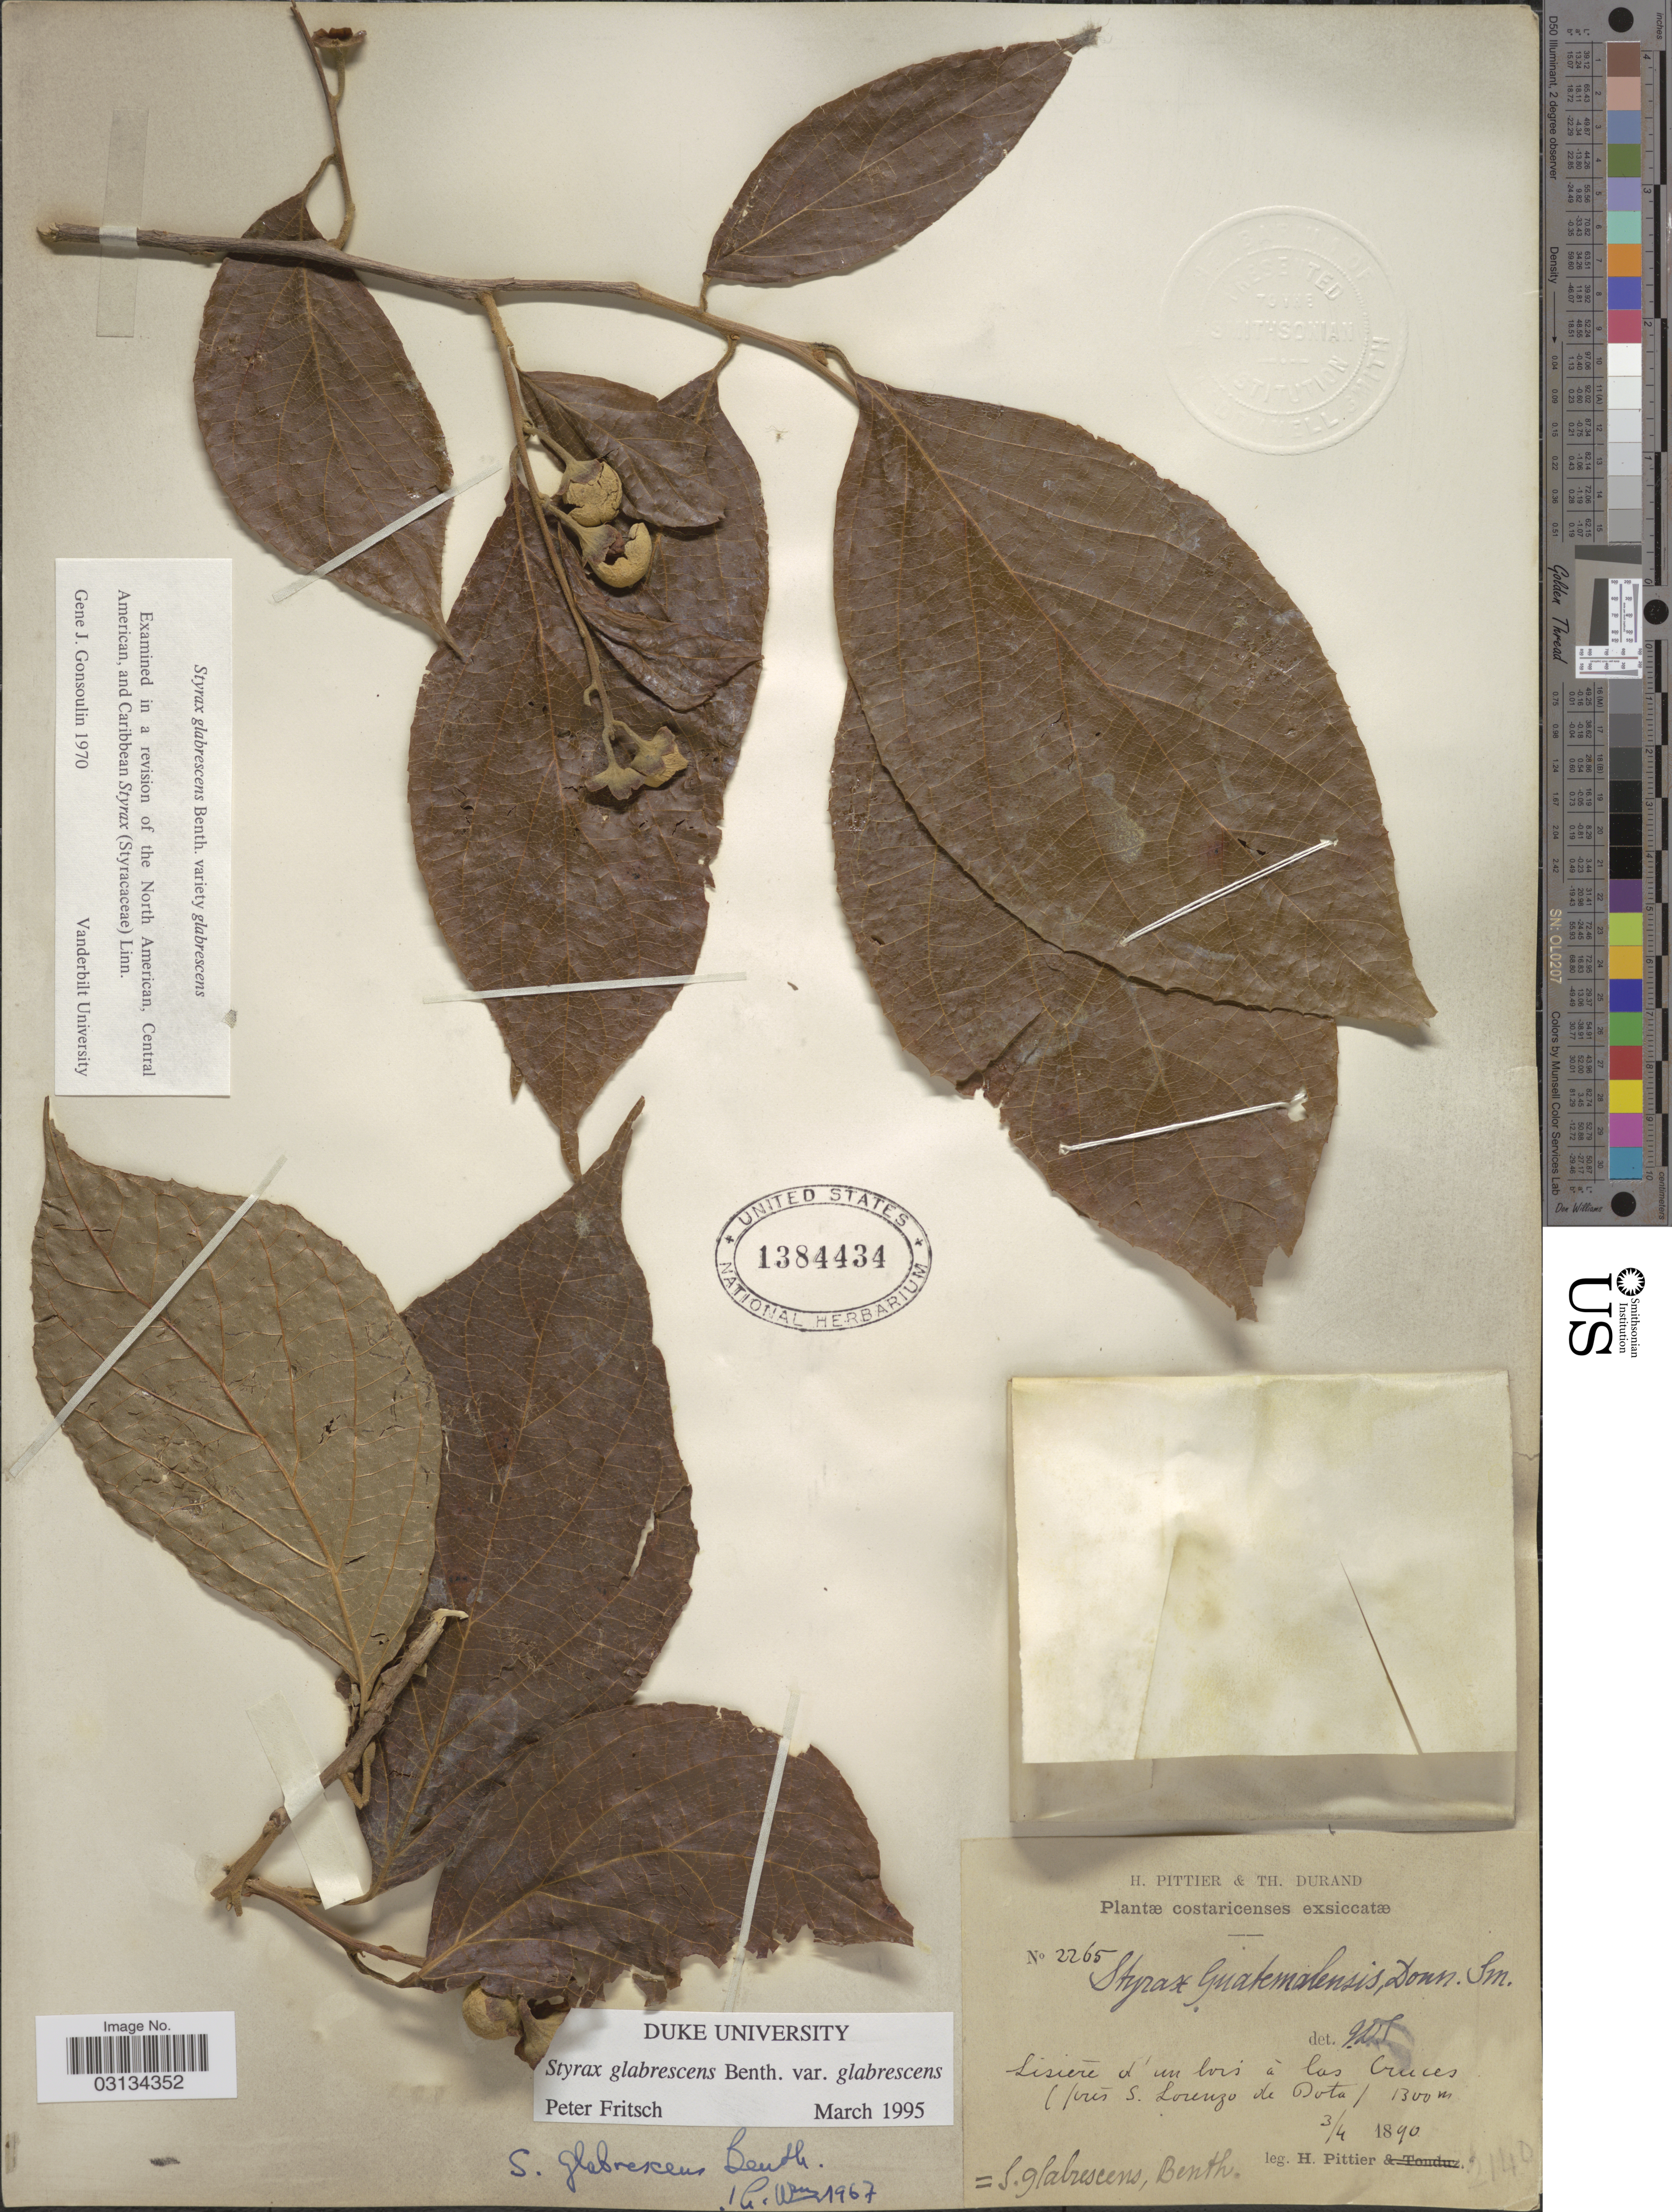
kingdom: Plantae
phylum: Tracheophyta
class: Magnoliopsida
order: Ericales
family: Styracaceae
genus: Styrax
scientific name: Styrax glabrescens Benth. var. glabrescens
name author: Benth.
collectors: H. F. Pittier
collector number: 2265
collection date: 1890-04-03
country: Costa Rica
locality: Lisiere d'un bois á las Cruces (prés S. Lorenzo de Dota).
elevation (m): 1300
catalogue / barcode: US 1384434